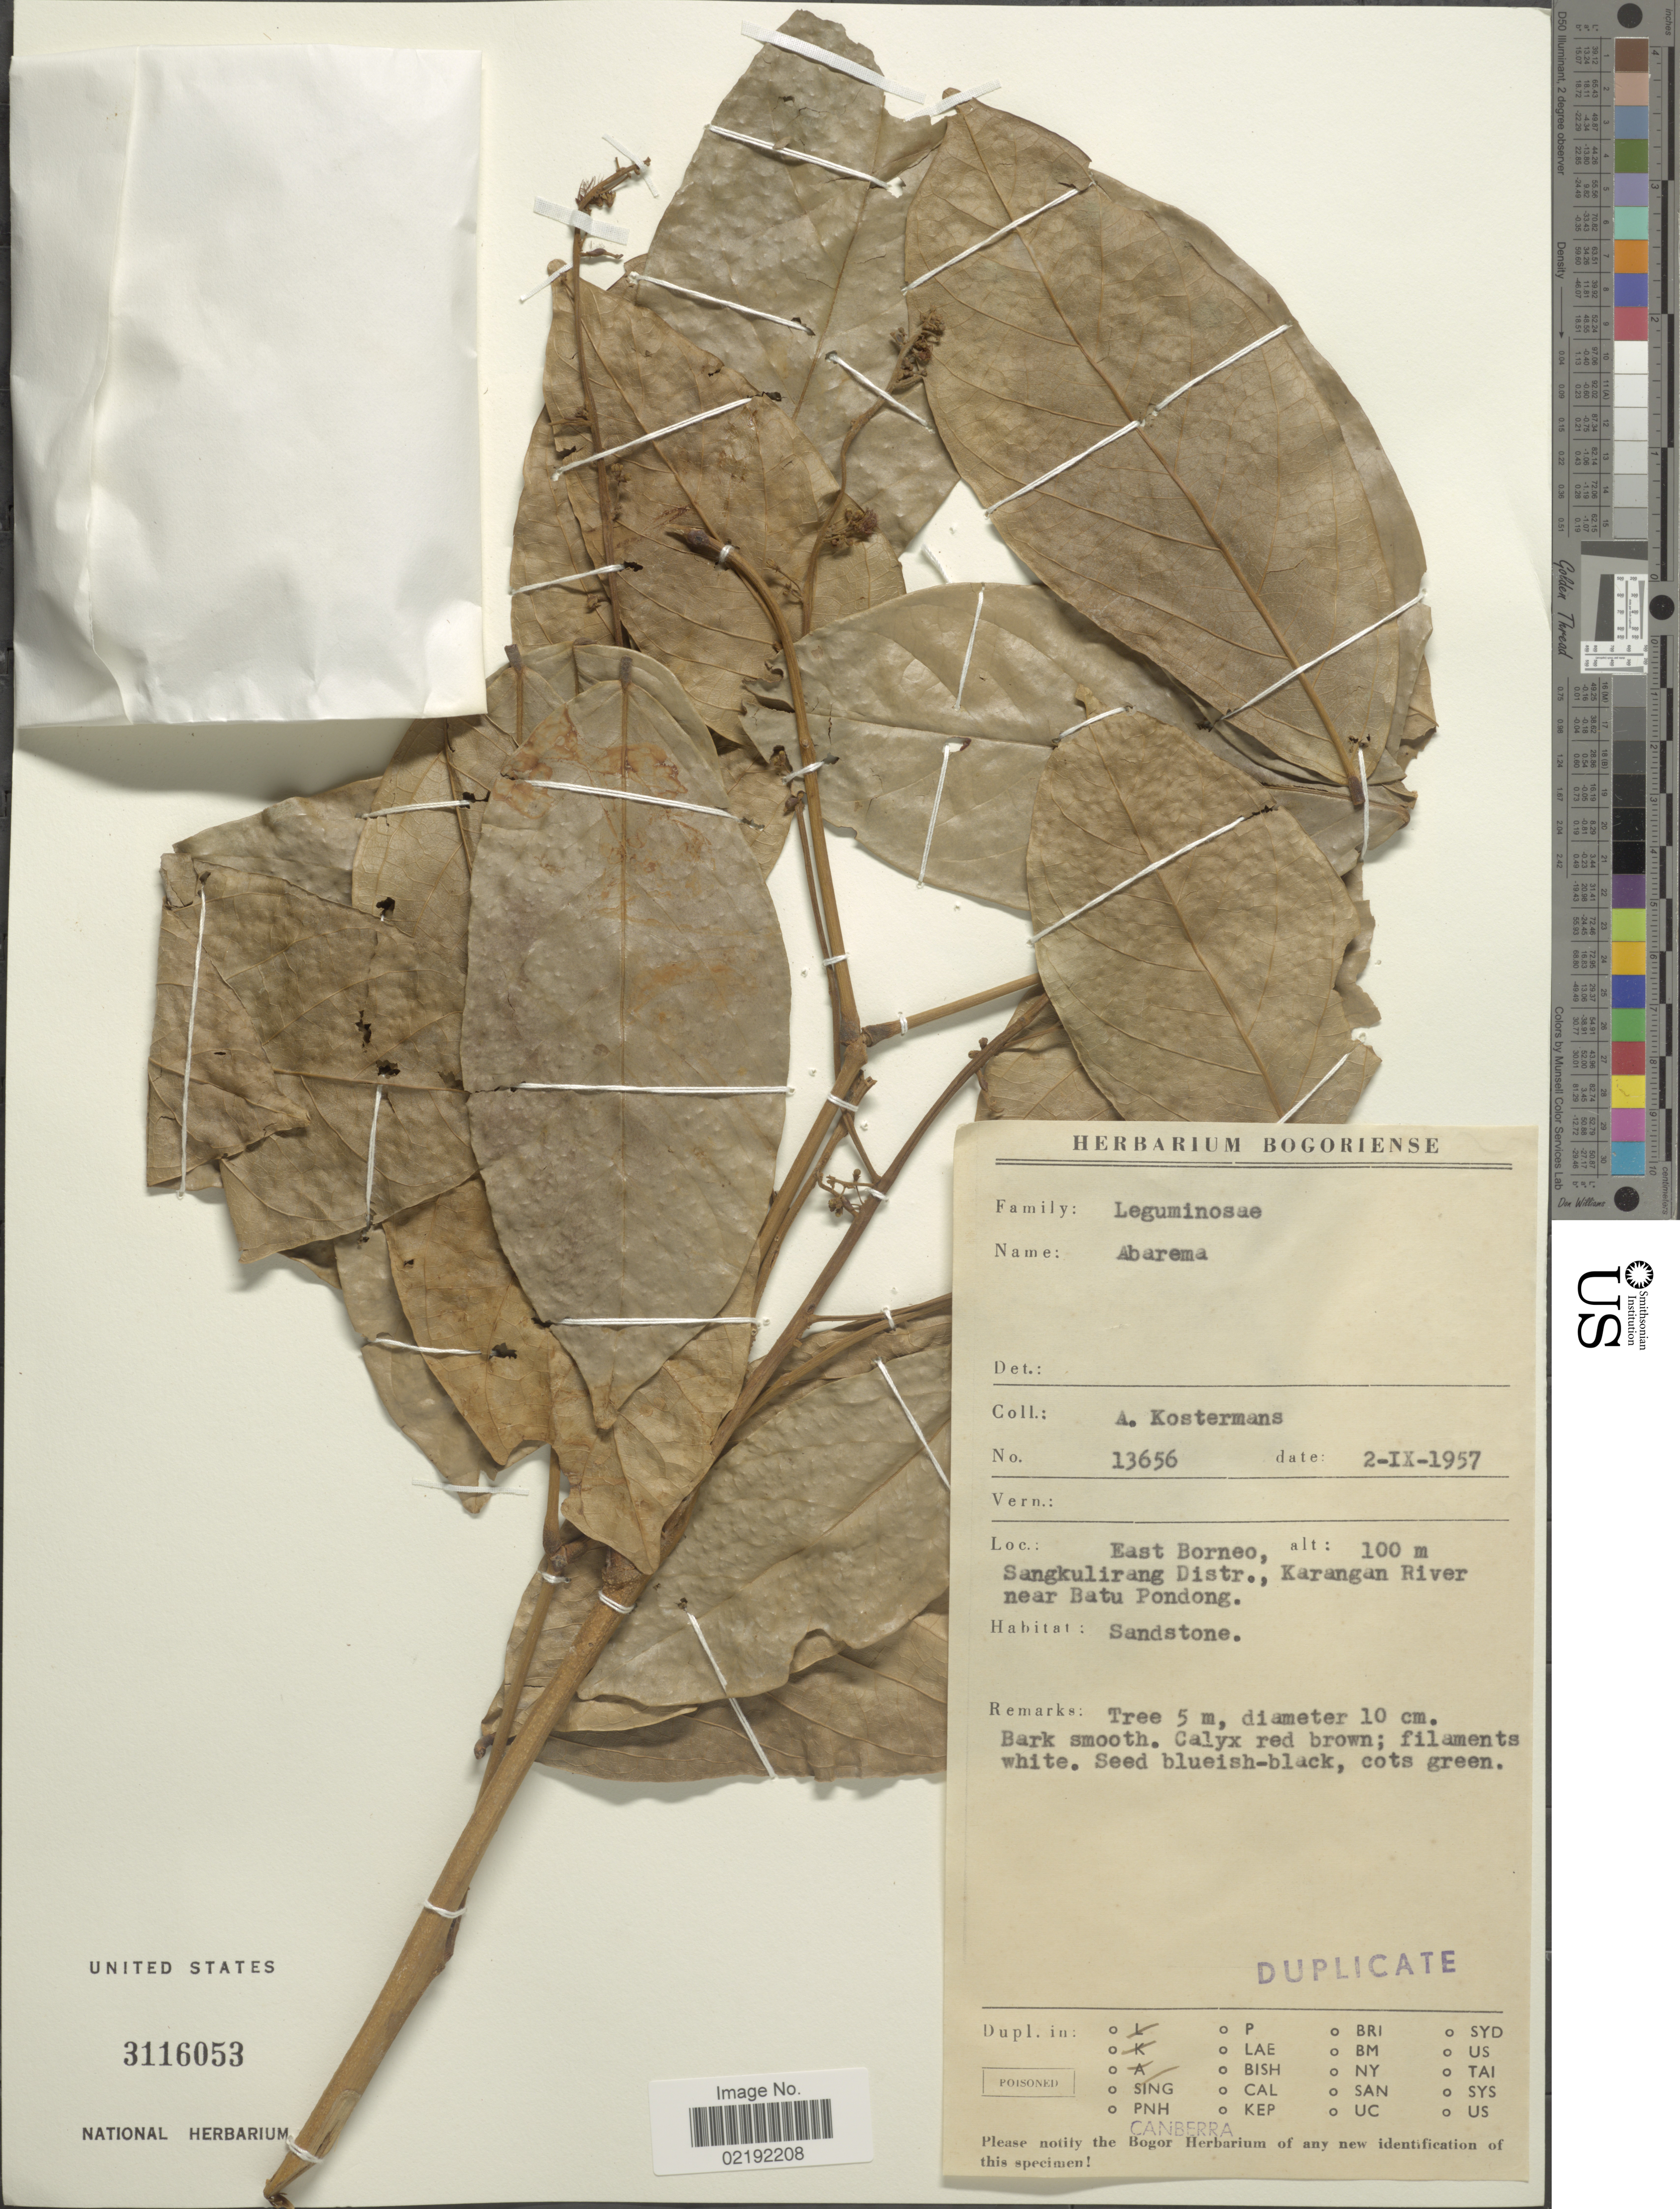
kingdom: Plantae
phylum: Tracheophyta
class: Magnoliopsida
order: Fabales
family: Fabaceae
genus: Pithecellobium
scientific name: Pithecellobium sp.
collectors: A. J. G. Kostermans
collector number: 13656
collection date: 1957-09-02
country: Indonesia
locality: East Borneo, Sangkulirang Distr., Karangan River near Batu Pondong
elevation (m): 10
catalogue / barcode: US 3116053